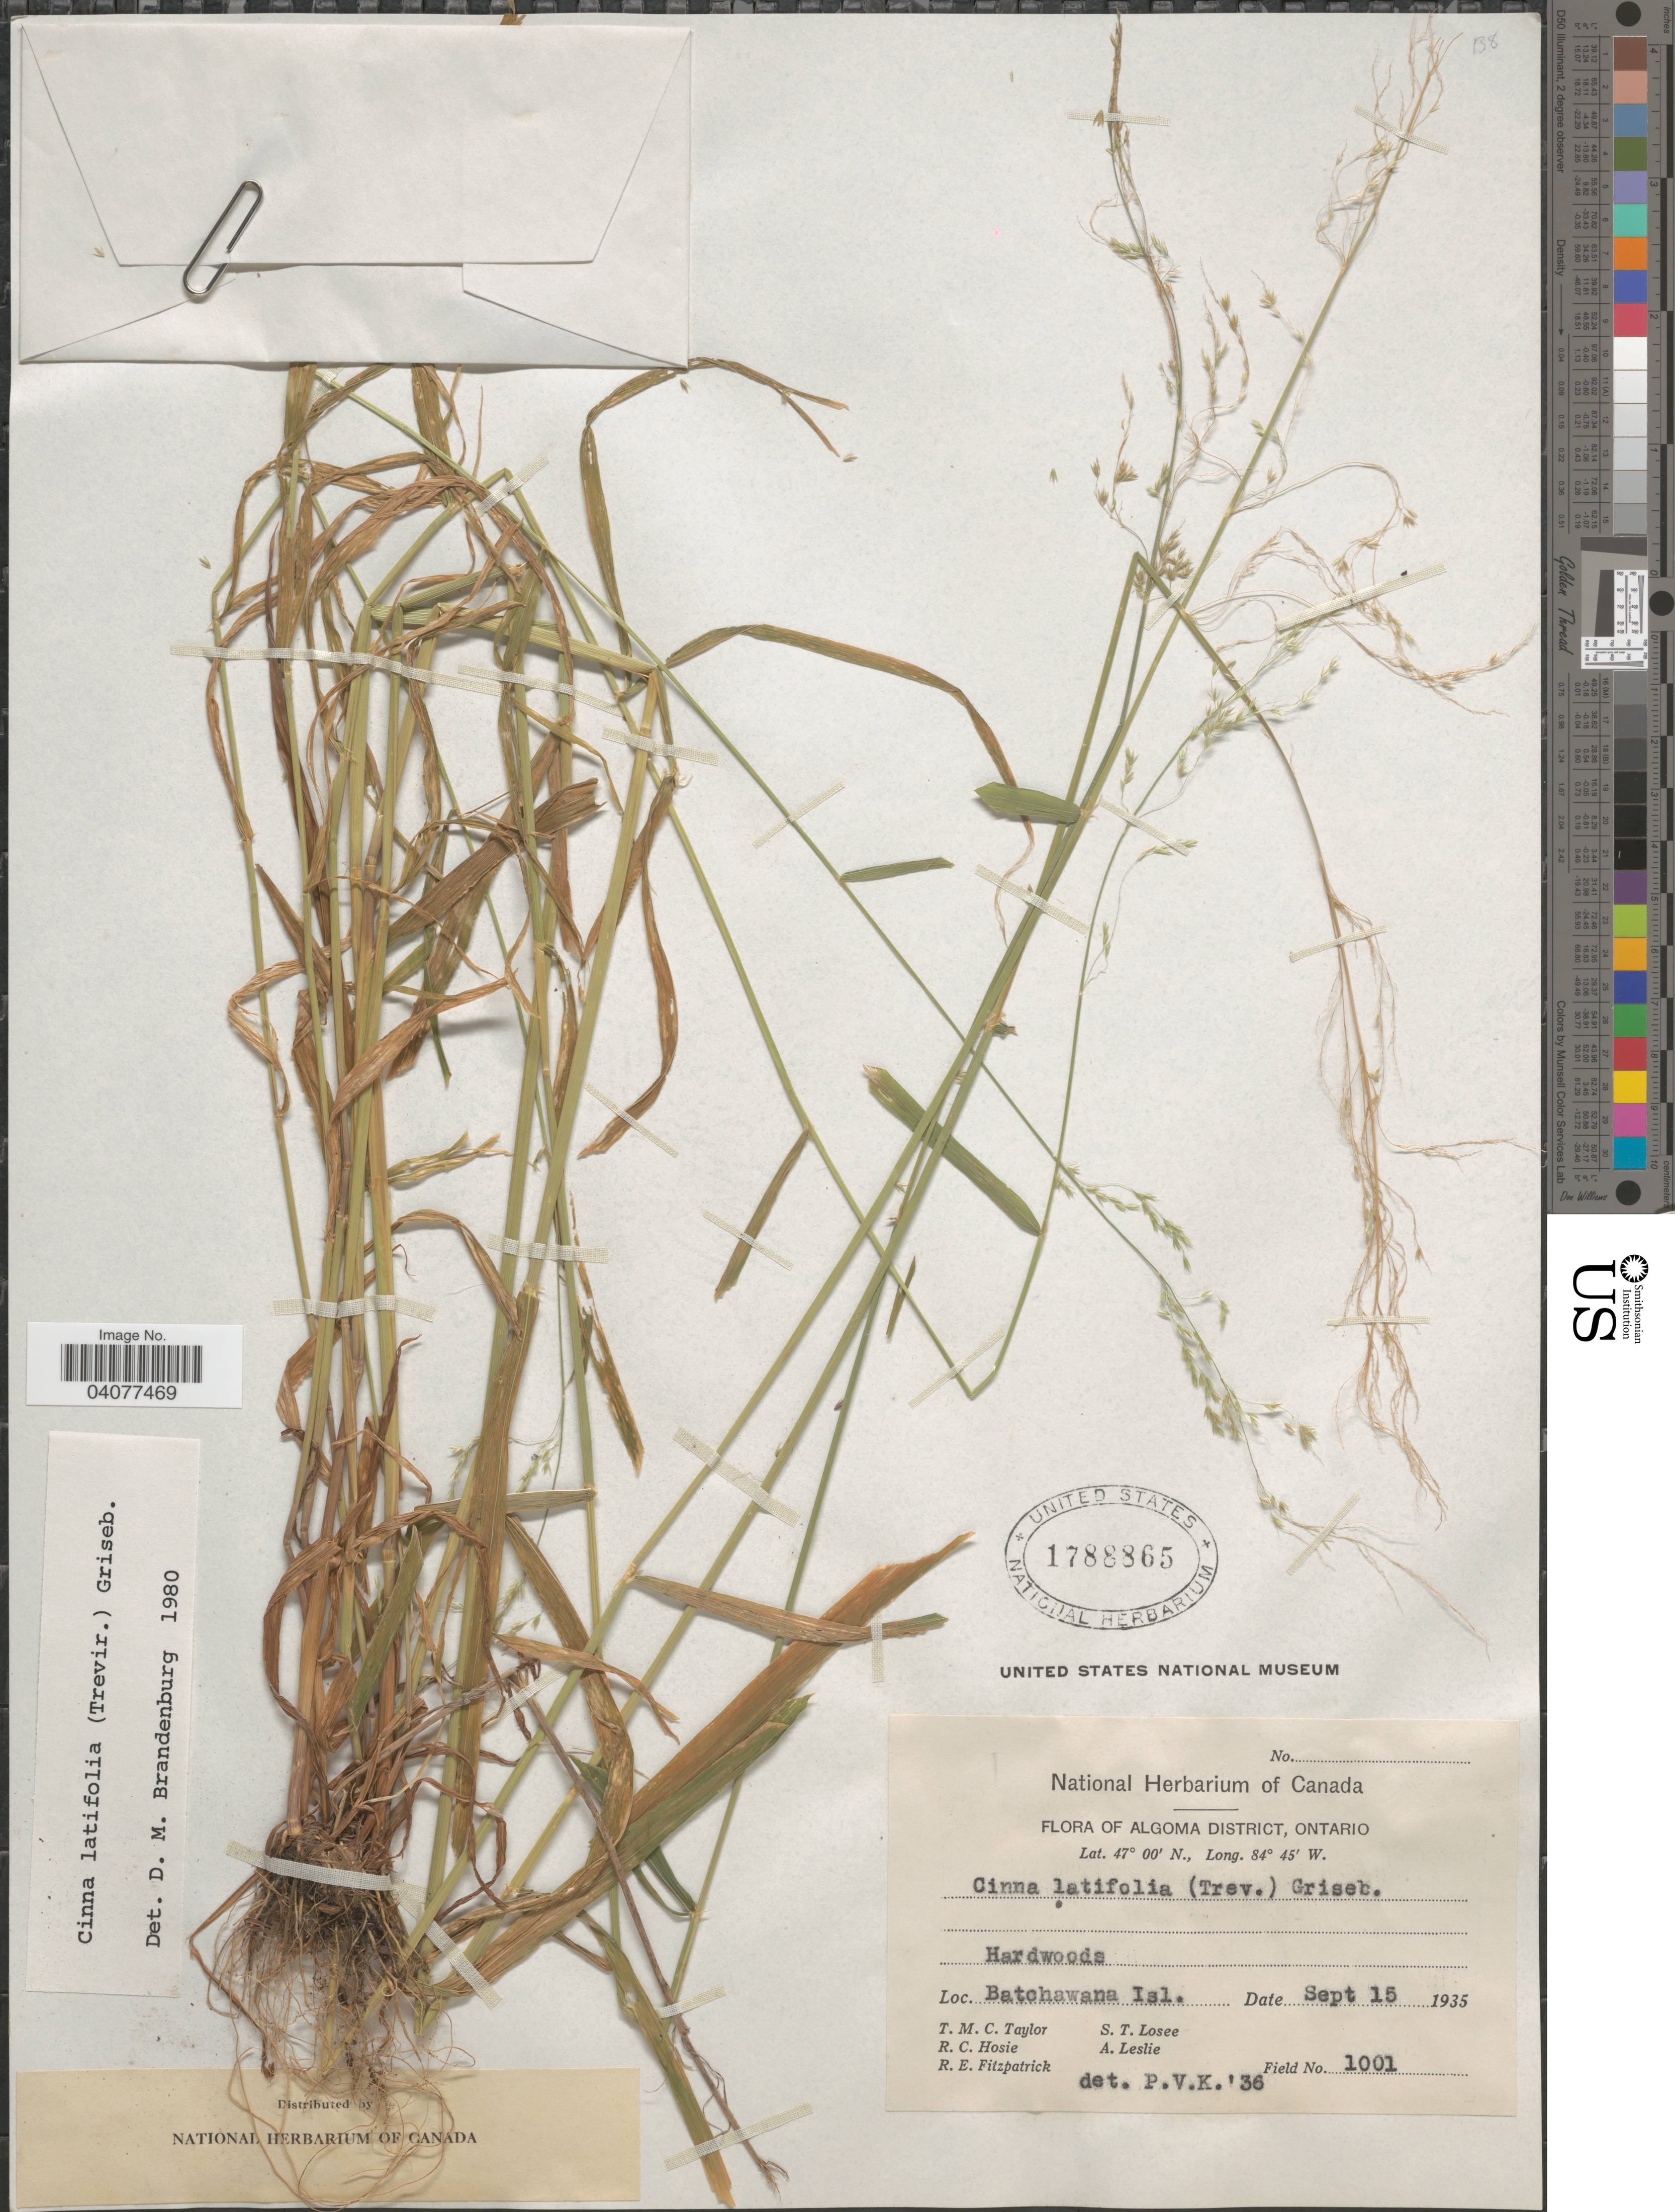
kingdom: Plantae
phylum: Tracheophyta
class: Liliopsida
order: Poales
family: Poaceae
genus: Cinna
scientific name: Cinna latifolia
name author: (Trevir. ex Goeppert) Griseb.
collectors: T. M. C. Taylor, R. Hosie, R. Fitzpatrick, S. Losee & A. Leslie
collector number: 1001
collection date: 1935-09-15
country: Canada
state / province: Ontario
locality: Algoma District. Hardwoods. Batchawana Isl.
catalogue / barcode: US 1788865